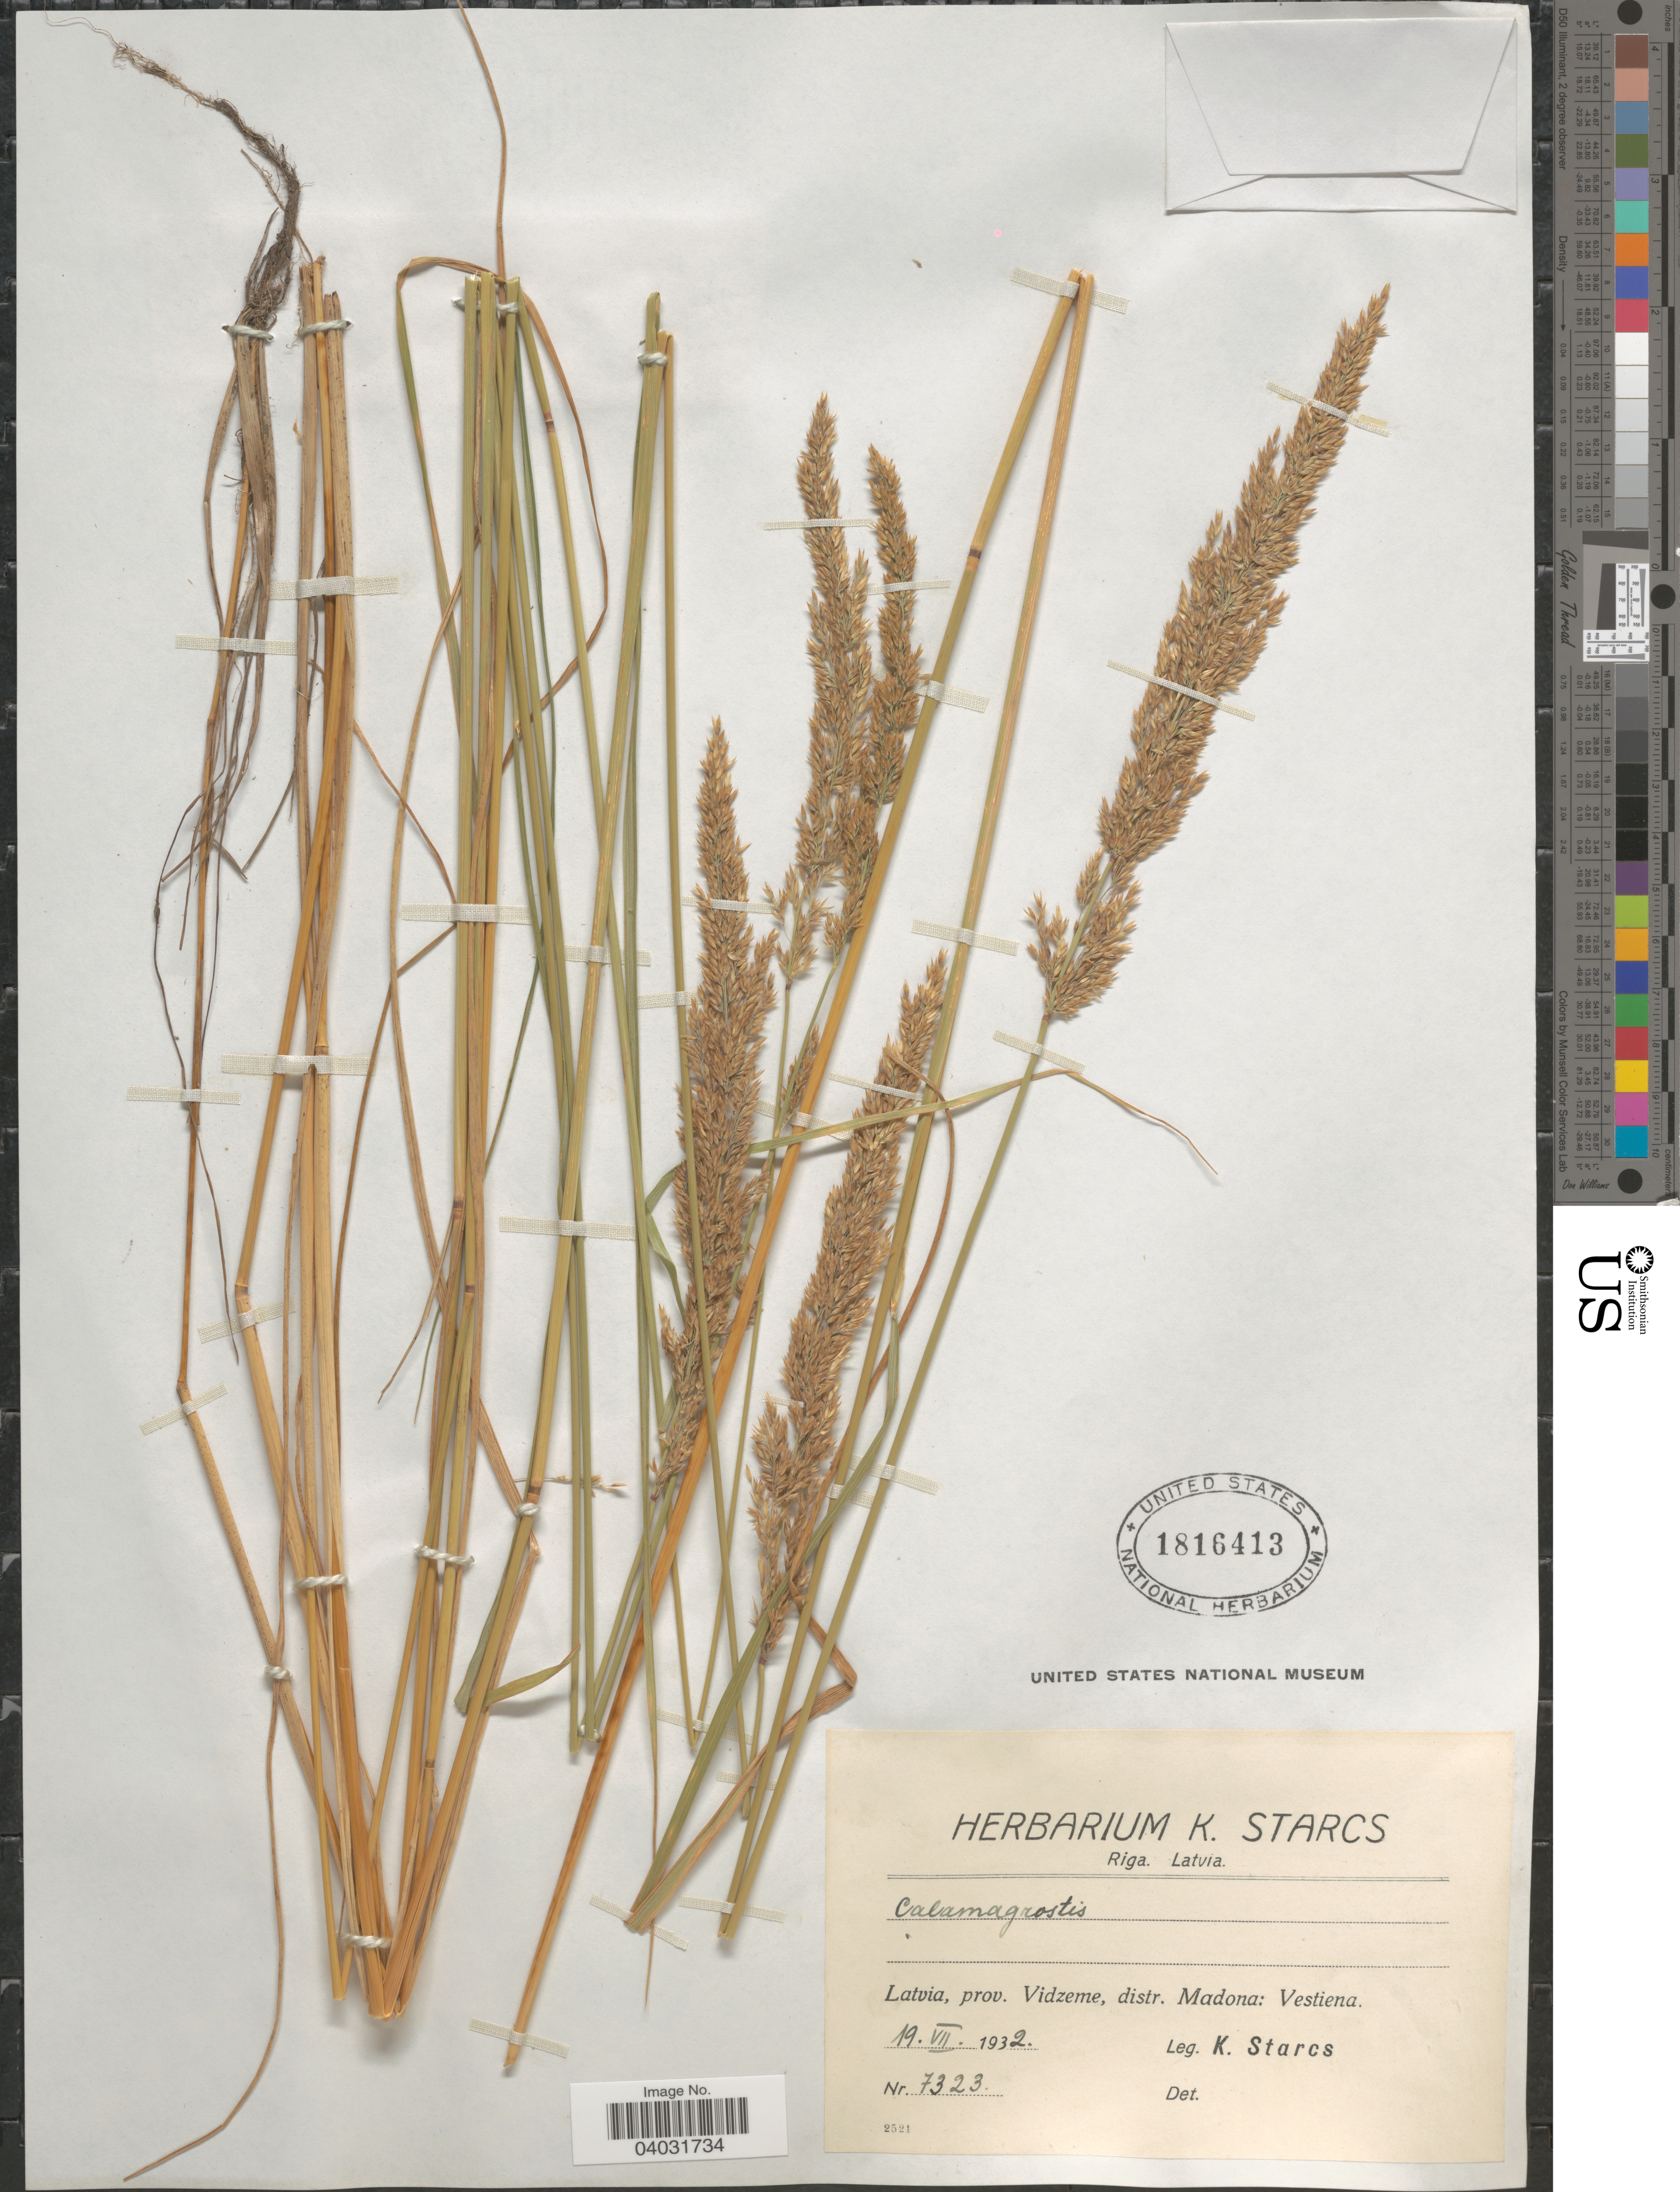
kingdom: Plantae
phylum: Tracheophyta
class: Liliopsida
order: Poales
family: Poaceae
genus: Calamagrostis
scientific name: Calamagrostis sp.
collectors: K. Starcs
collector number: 7323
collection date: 1932-07-19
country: Latvia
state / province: Madonas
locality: Prov. Vidzema, distr. Madona: Vestiena.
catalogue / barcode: US 1816413